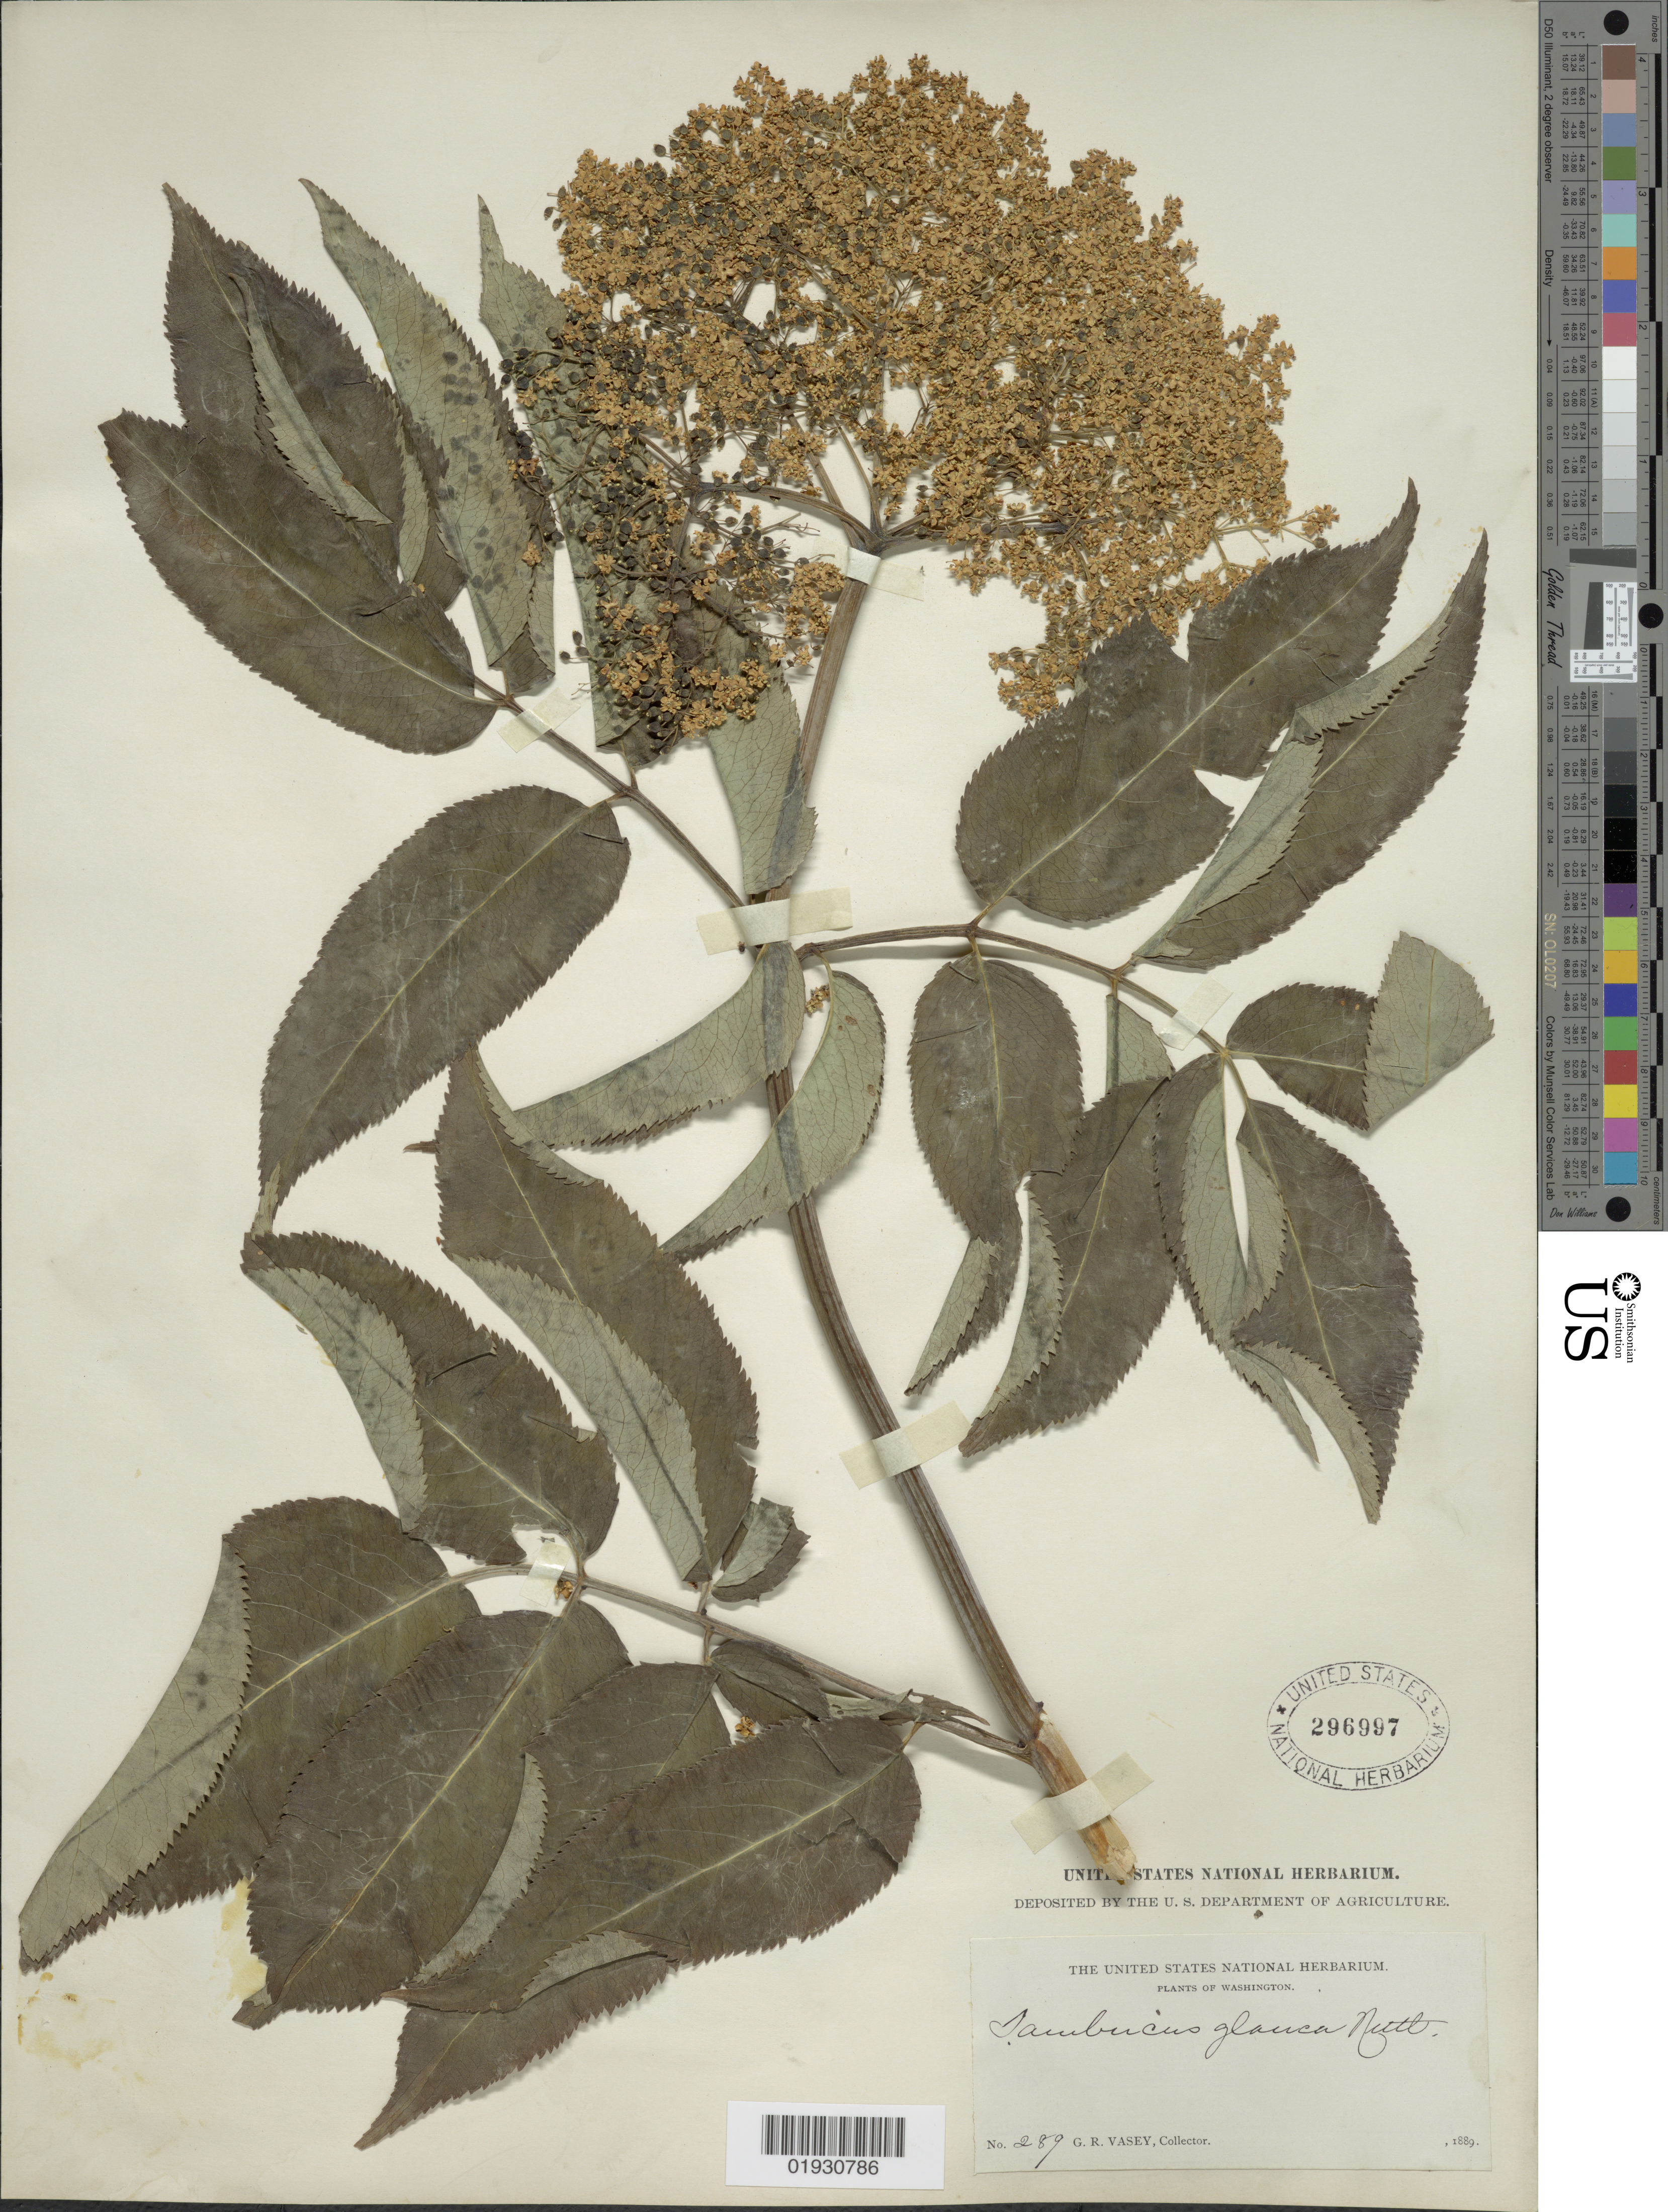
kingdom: Plantae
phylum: Tracheophyta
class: Magnoliopsida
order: Dipsacales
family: Viburnaceae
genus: Sambucus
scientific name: Sambucus cerulea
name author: Raf.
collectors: G. R. Vasey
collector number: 289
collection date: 1889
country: United States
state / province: Washington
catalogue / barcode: US 296997